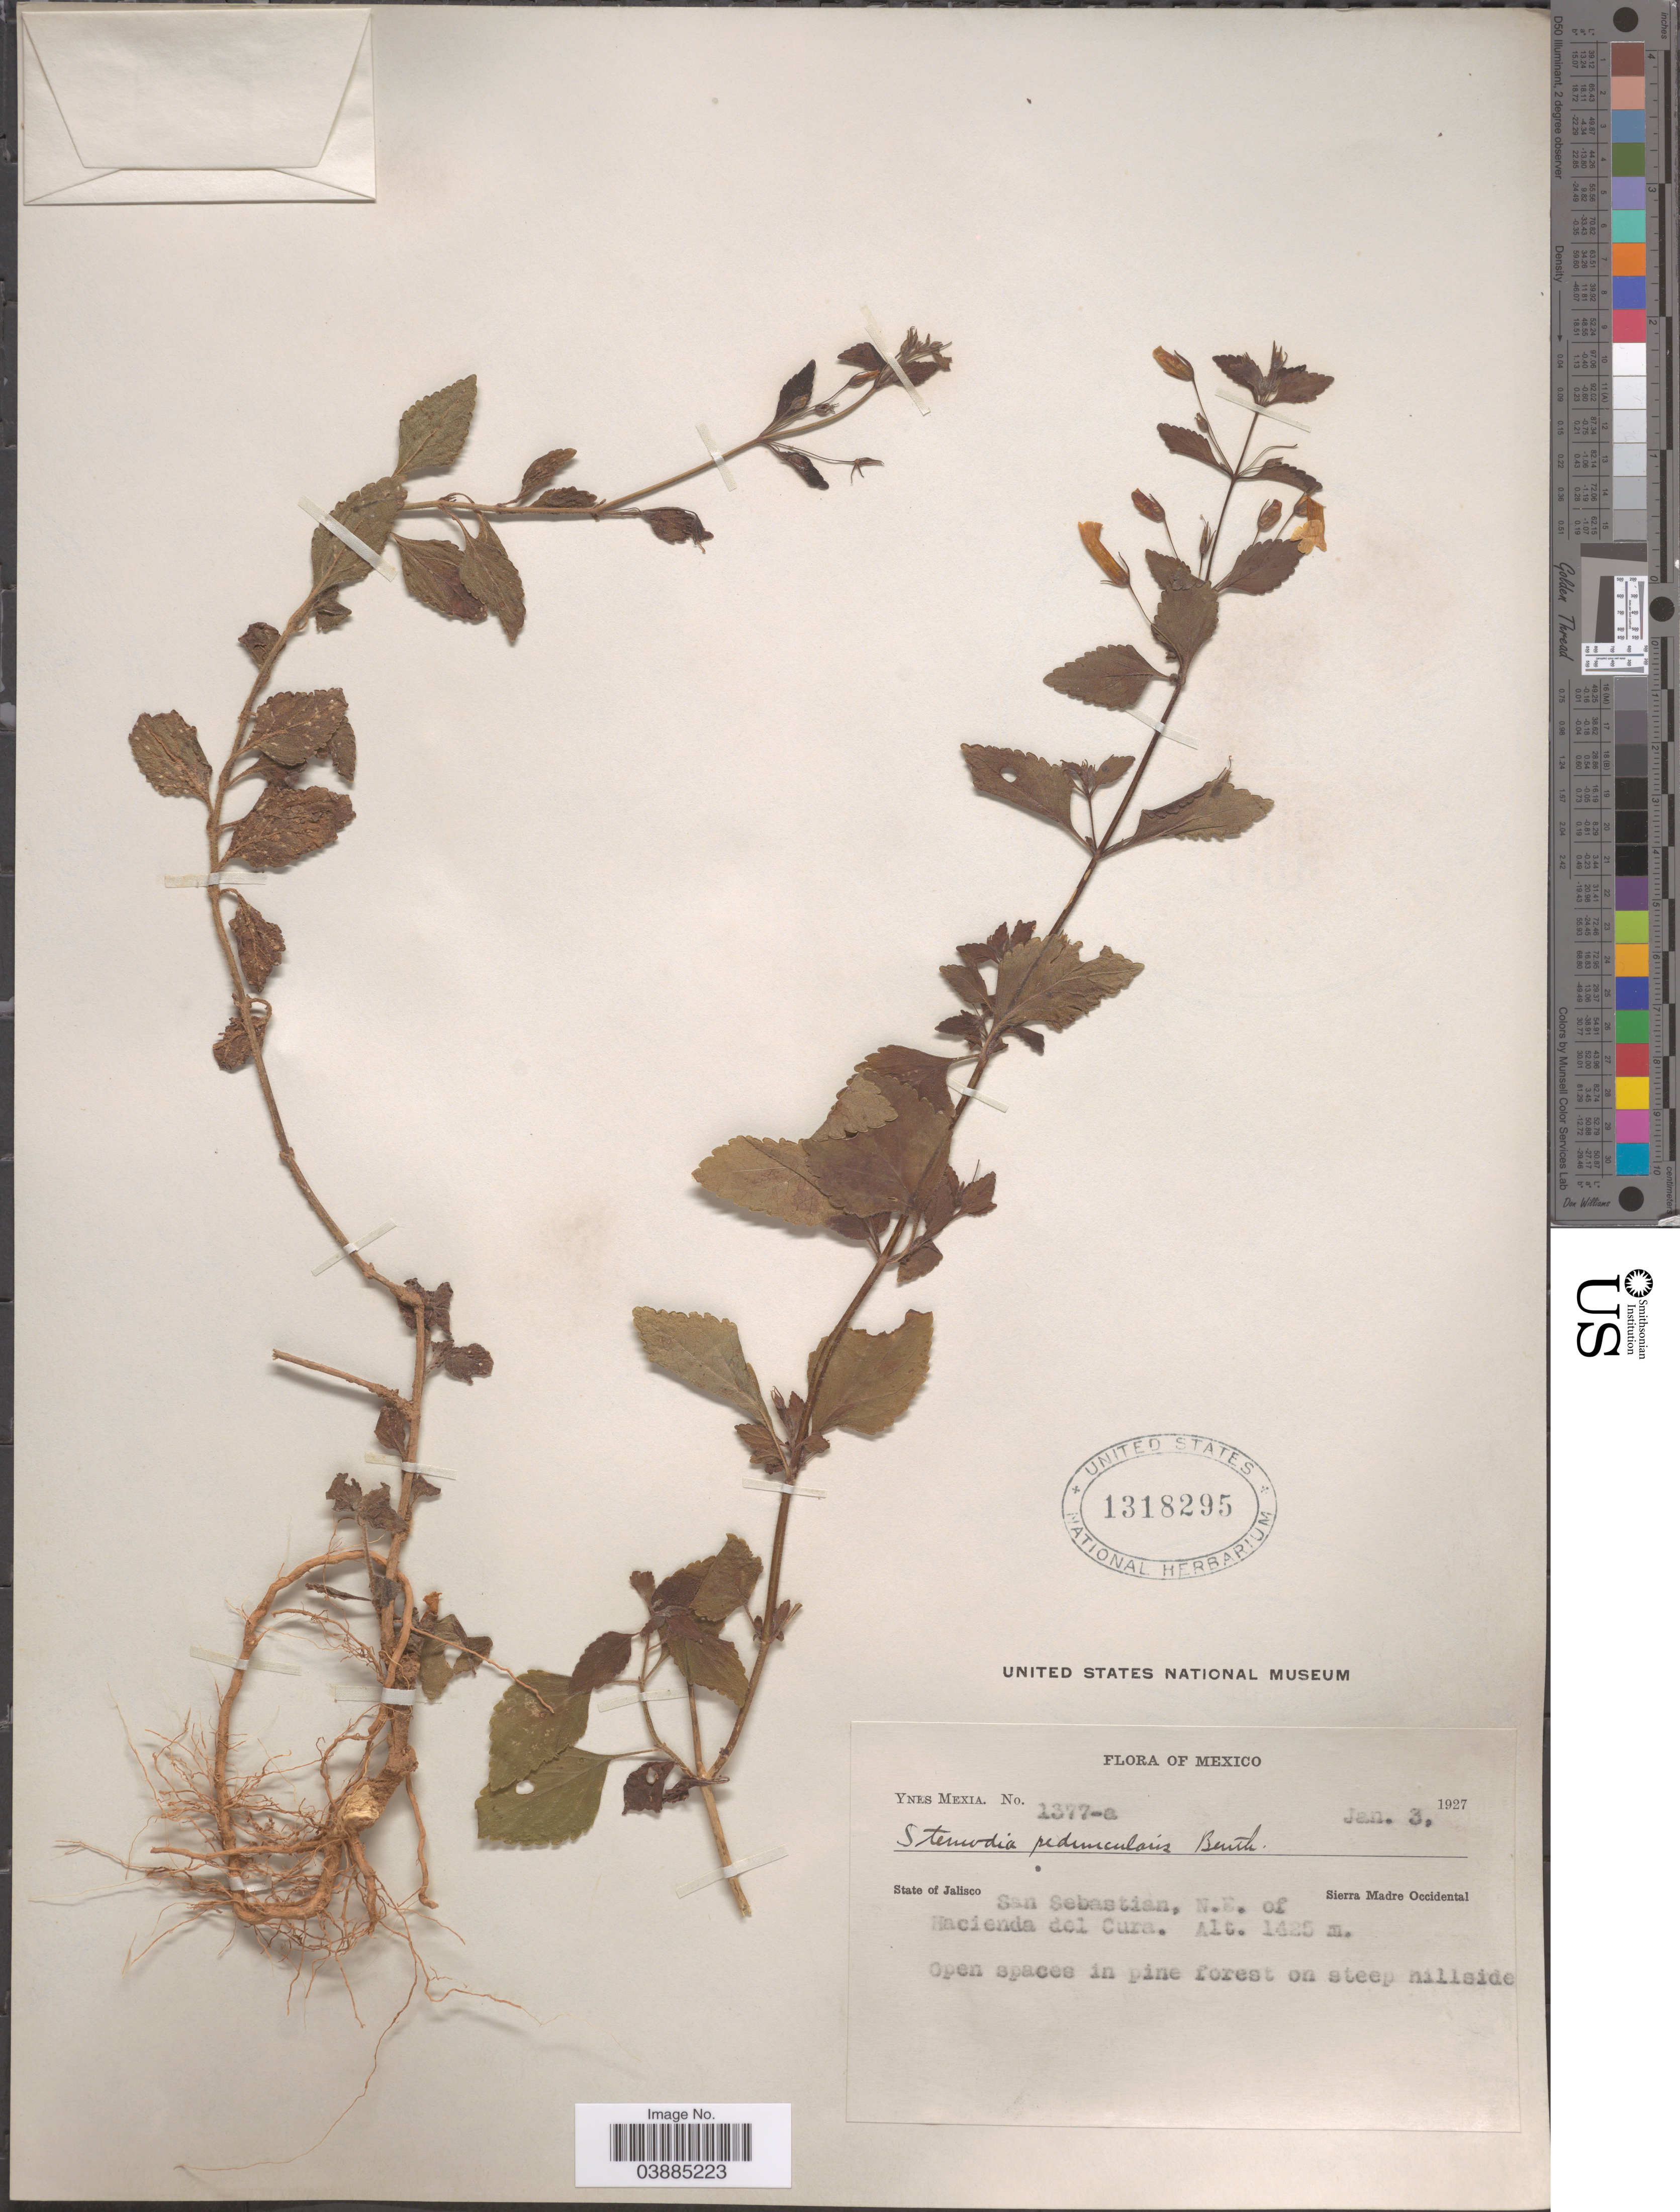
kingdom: Plantae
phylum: Tracheophyta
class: Magnoliopsida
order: Lamiales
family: Plantaginaceae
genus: Stemodia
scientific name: Stemodia pubescens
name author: (R. Br.) W.R. Barker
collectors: Y. Mexia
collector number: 1377-a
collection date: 1927-01-03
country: Mexico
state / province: Jalisco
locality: Sierra Madre Occidental. San Sebastian, N.E. of Hacienda del Cura.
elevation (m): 1425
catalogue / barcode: US 1318295